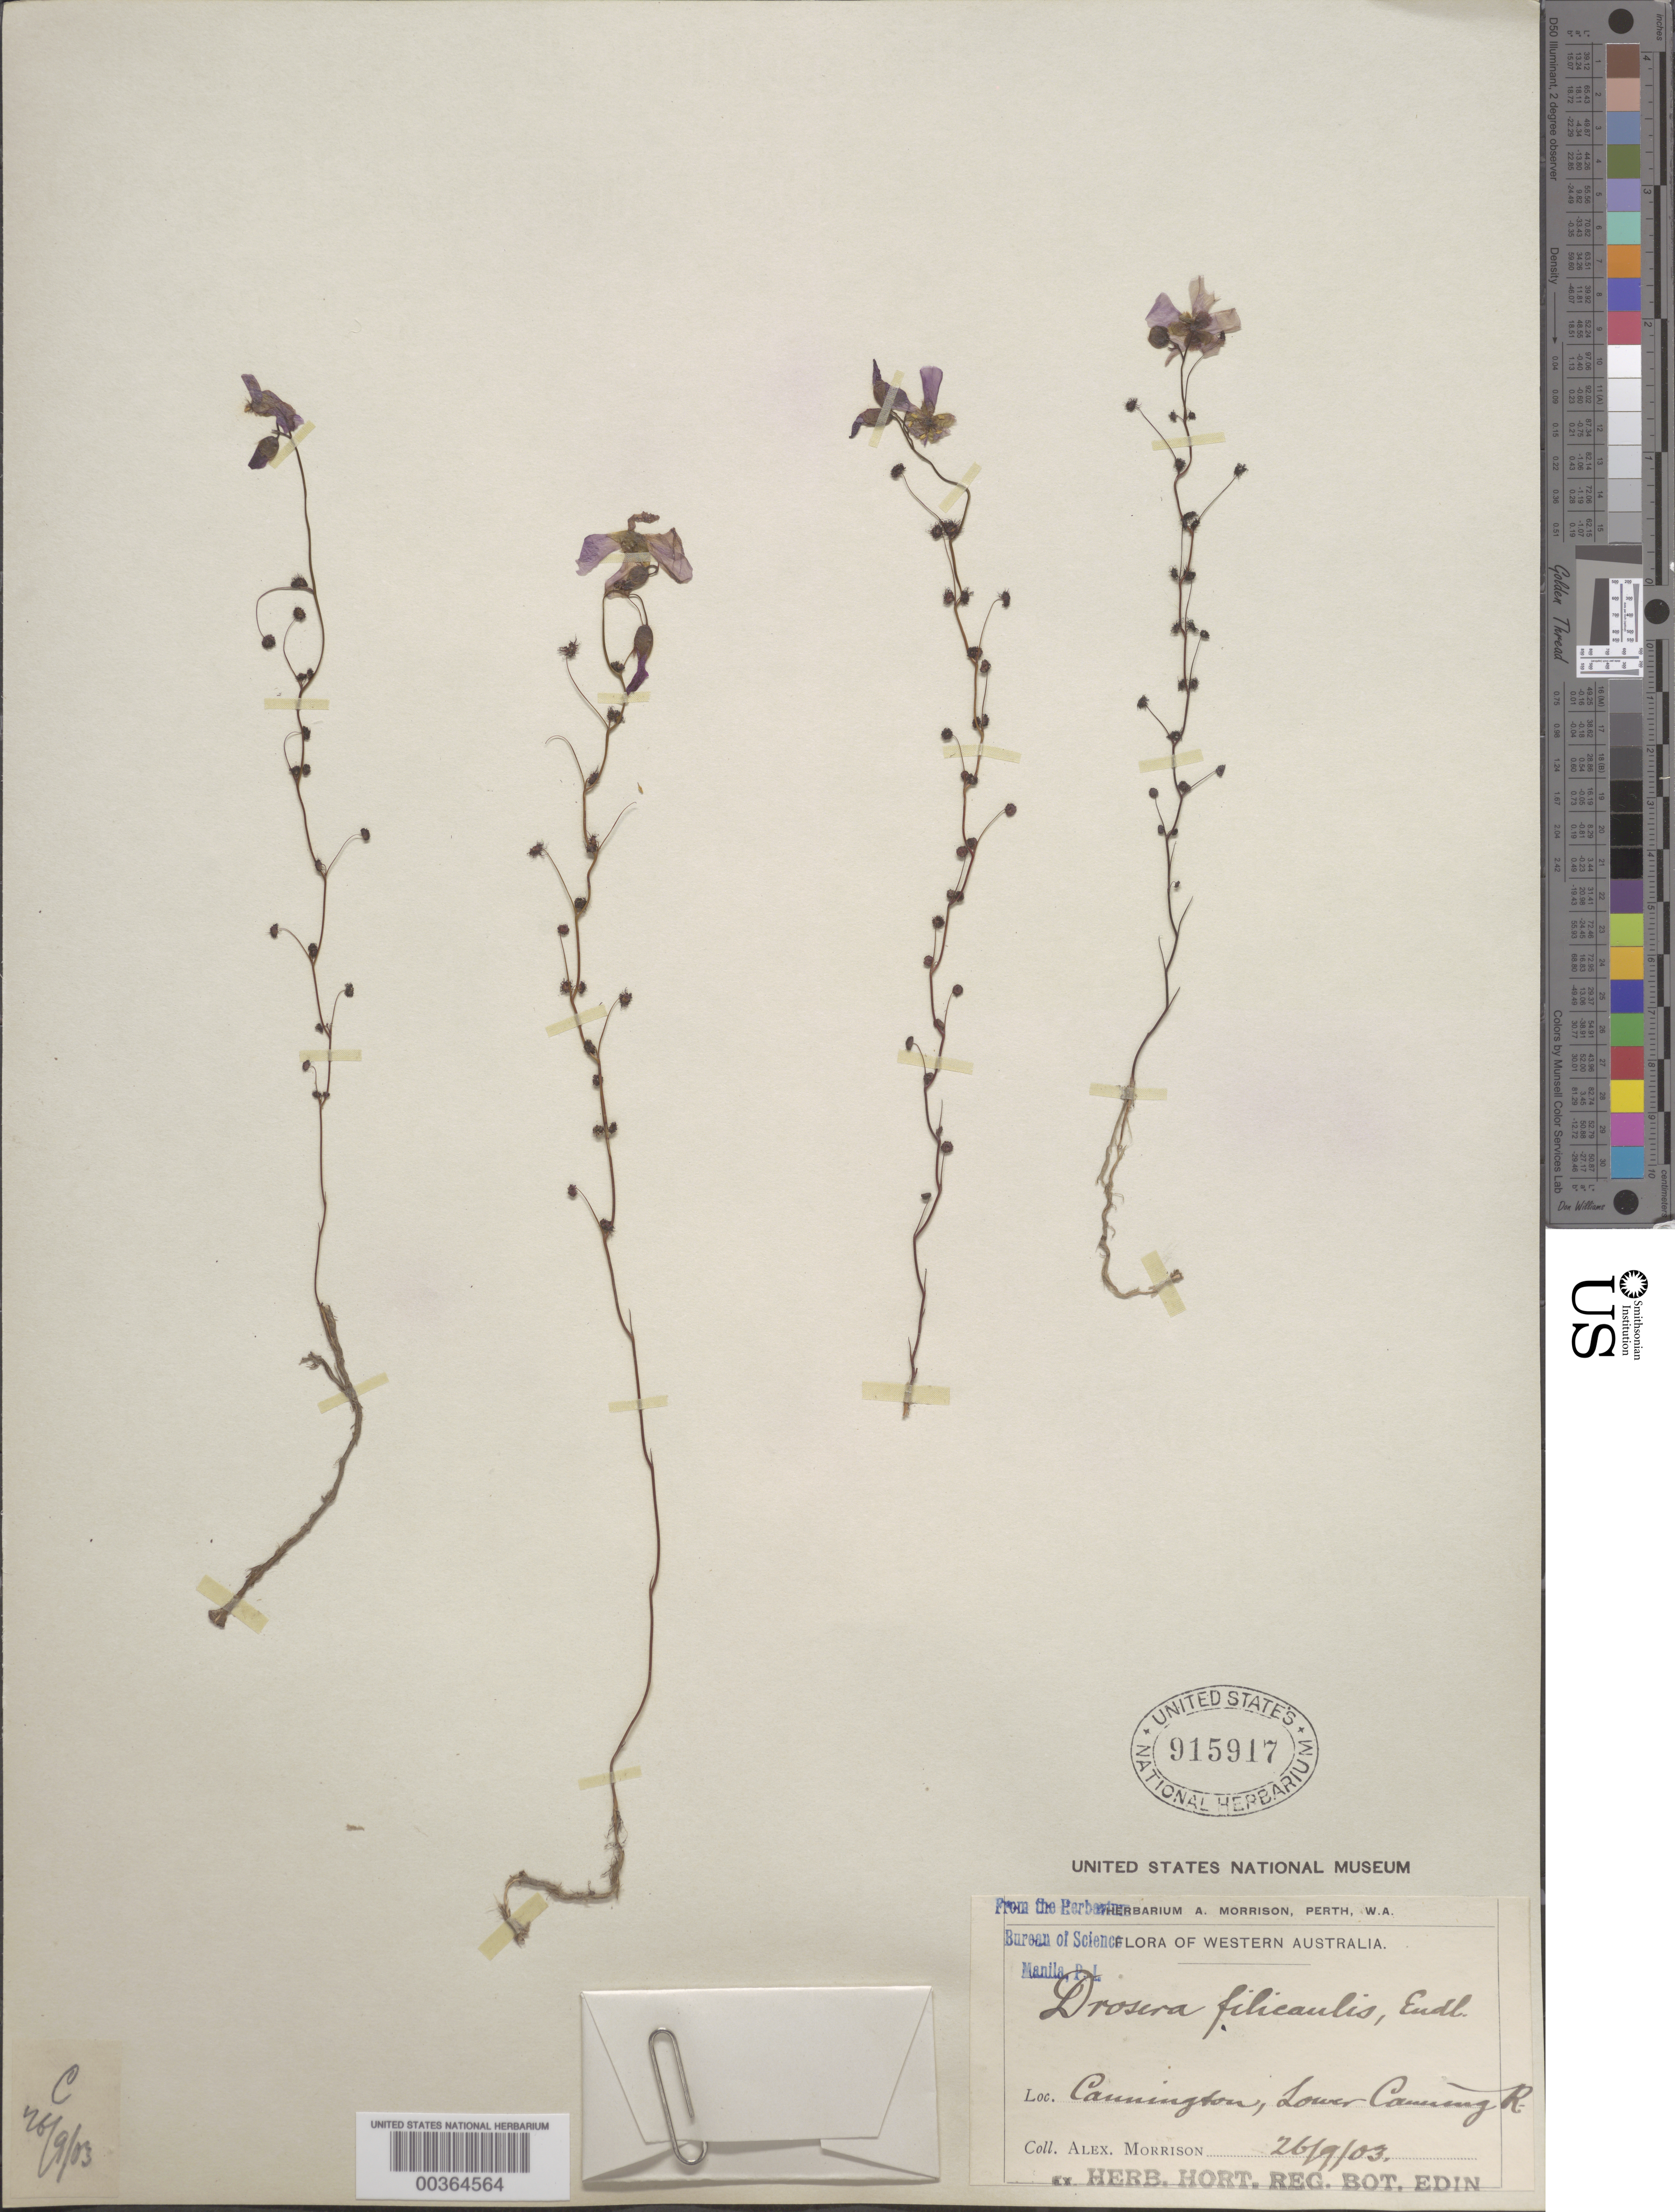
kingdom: Plantae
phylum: Tracheophyta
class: Magnoliopsida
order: Caryophyllales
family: Droseraceae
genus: Drosera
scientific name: Drosera filicaulis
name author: Endl.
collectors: A. Morrison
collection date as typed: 26 Sep 1903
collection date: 1903-09-26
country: Australia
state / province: Western Australia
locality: Lower canning river, cannington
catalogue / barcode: US 915917